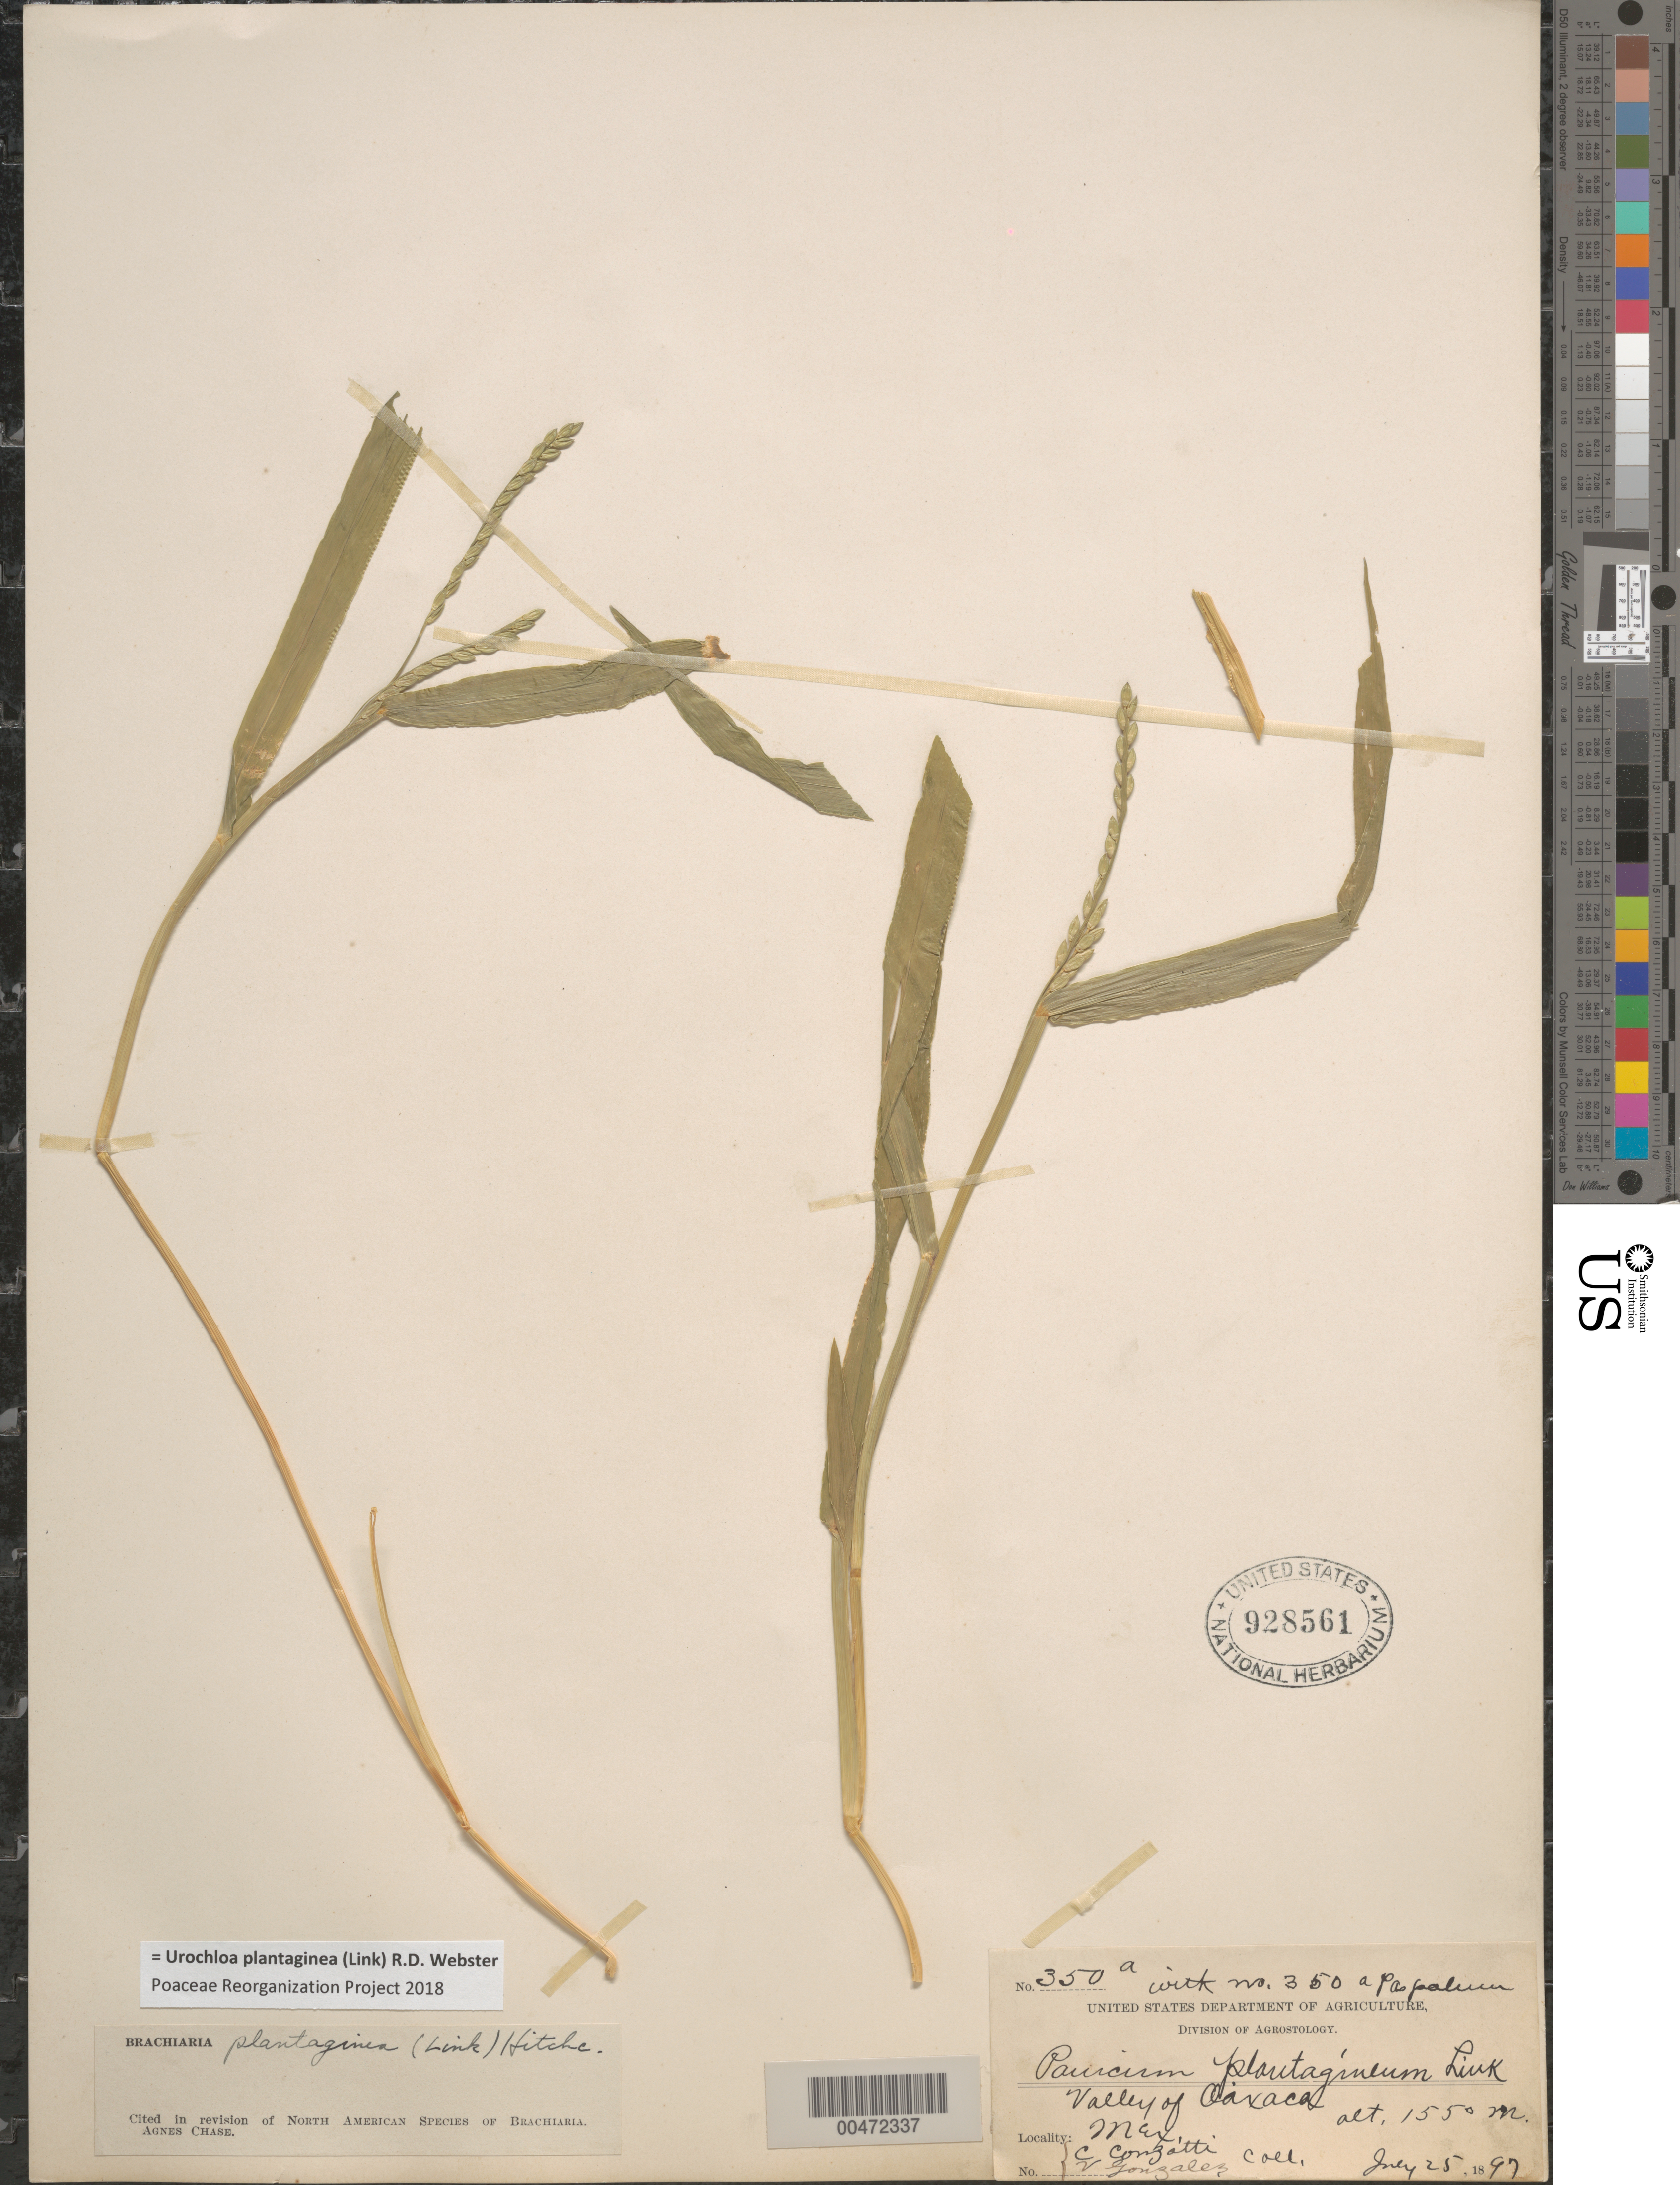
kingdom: Plantae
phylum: Tracheophyta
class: Liliopsida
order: Poales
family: Poaceae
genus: Urochloa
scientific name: Urochloa plantiginea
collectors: C. Conzatti & V. Gonzalez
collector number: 350a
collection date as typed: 25 Jul 1892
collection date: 1892-07-25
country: Mexico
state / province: Oaxaca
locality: Valley of Oaxaca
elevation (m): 1550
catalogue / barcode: US 928561